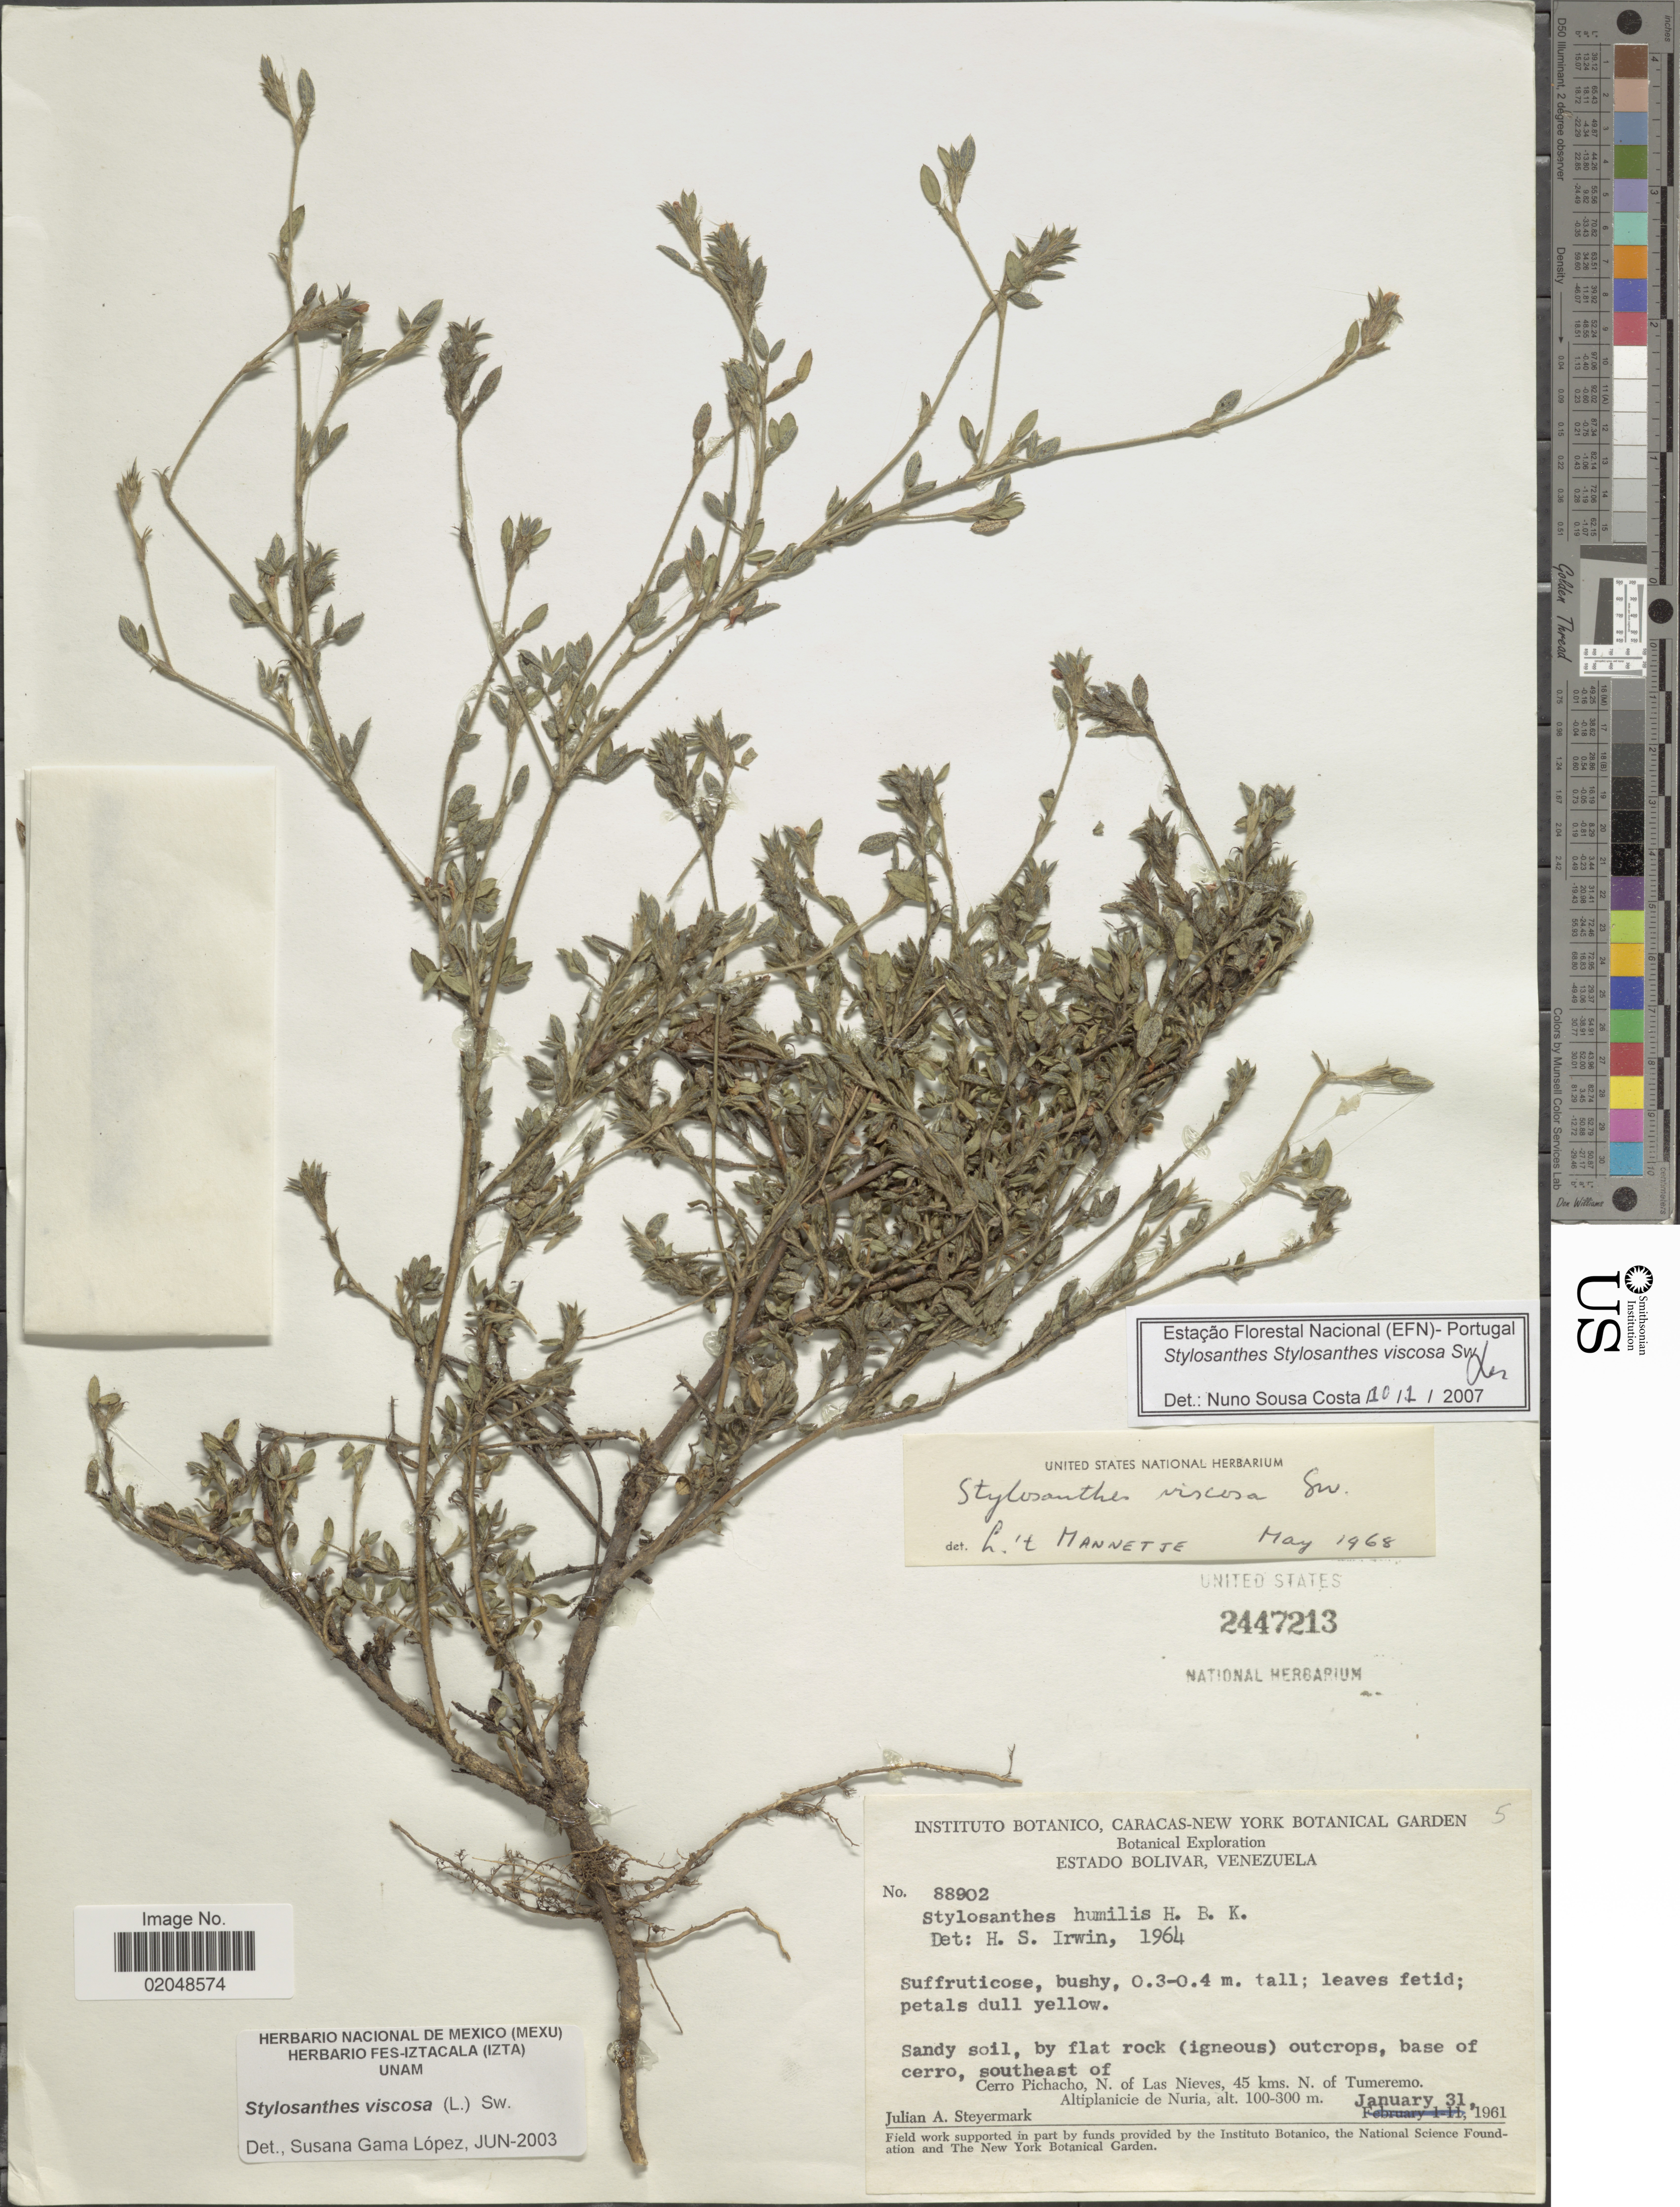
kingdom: Plantae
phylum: Tracheophyta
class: Magnoliopsida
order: Fabales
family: Fabaceae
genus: Stylosanthes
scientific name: Stylosanthes viscosa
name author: Sw.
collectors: J. Steyermark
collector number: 88902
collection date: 1961-01-31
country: Venezuela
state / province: Bolivar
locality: Southeast of Cerro Pichacho, N. of Las Nieves, 45 kms. N. of Tumeremo. Altiplanicie de Nuria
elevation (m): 100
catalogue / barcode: US 2447213